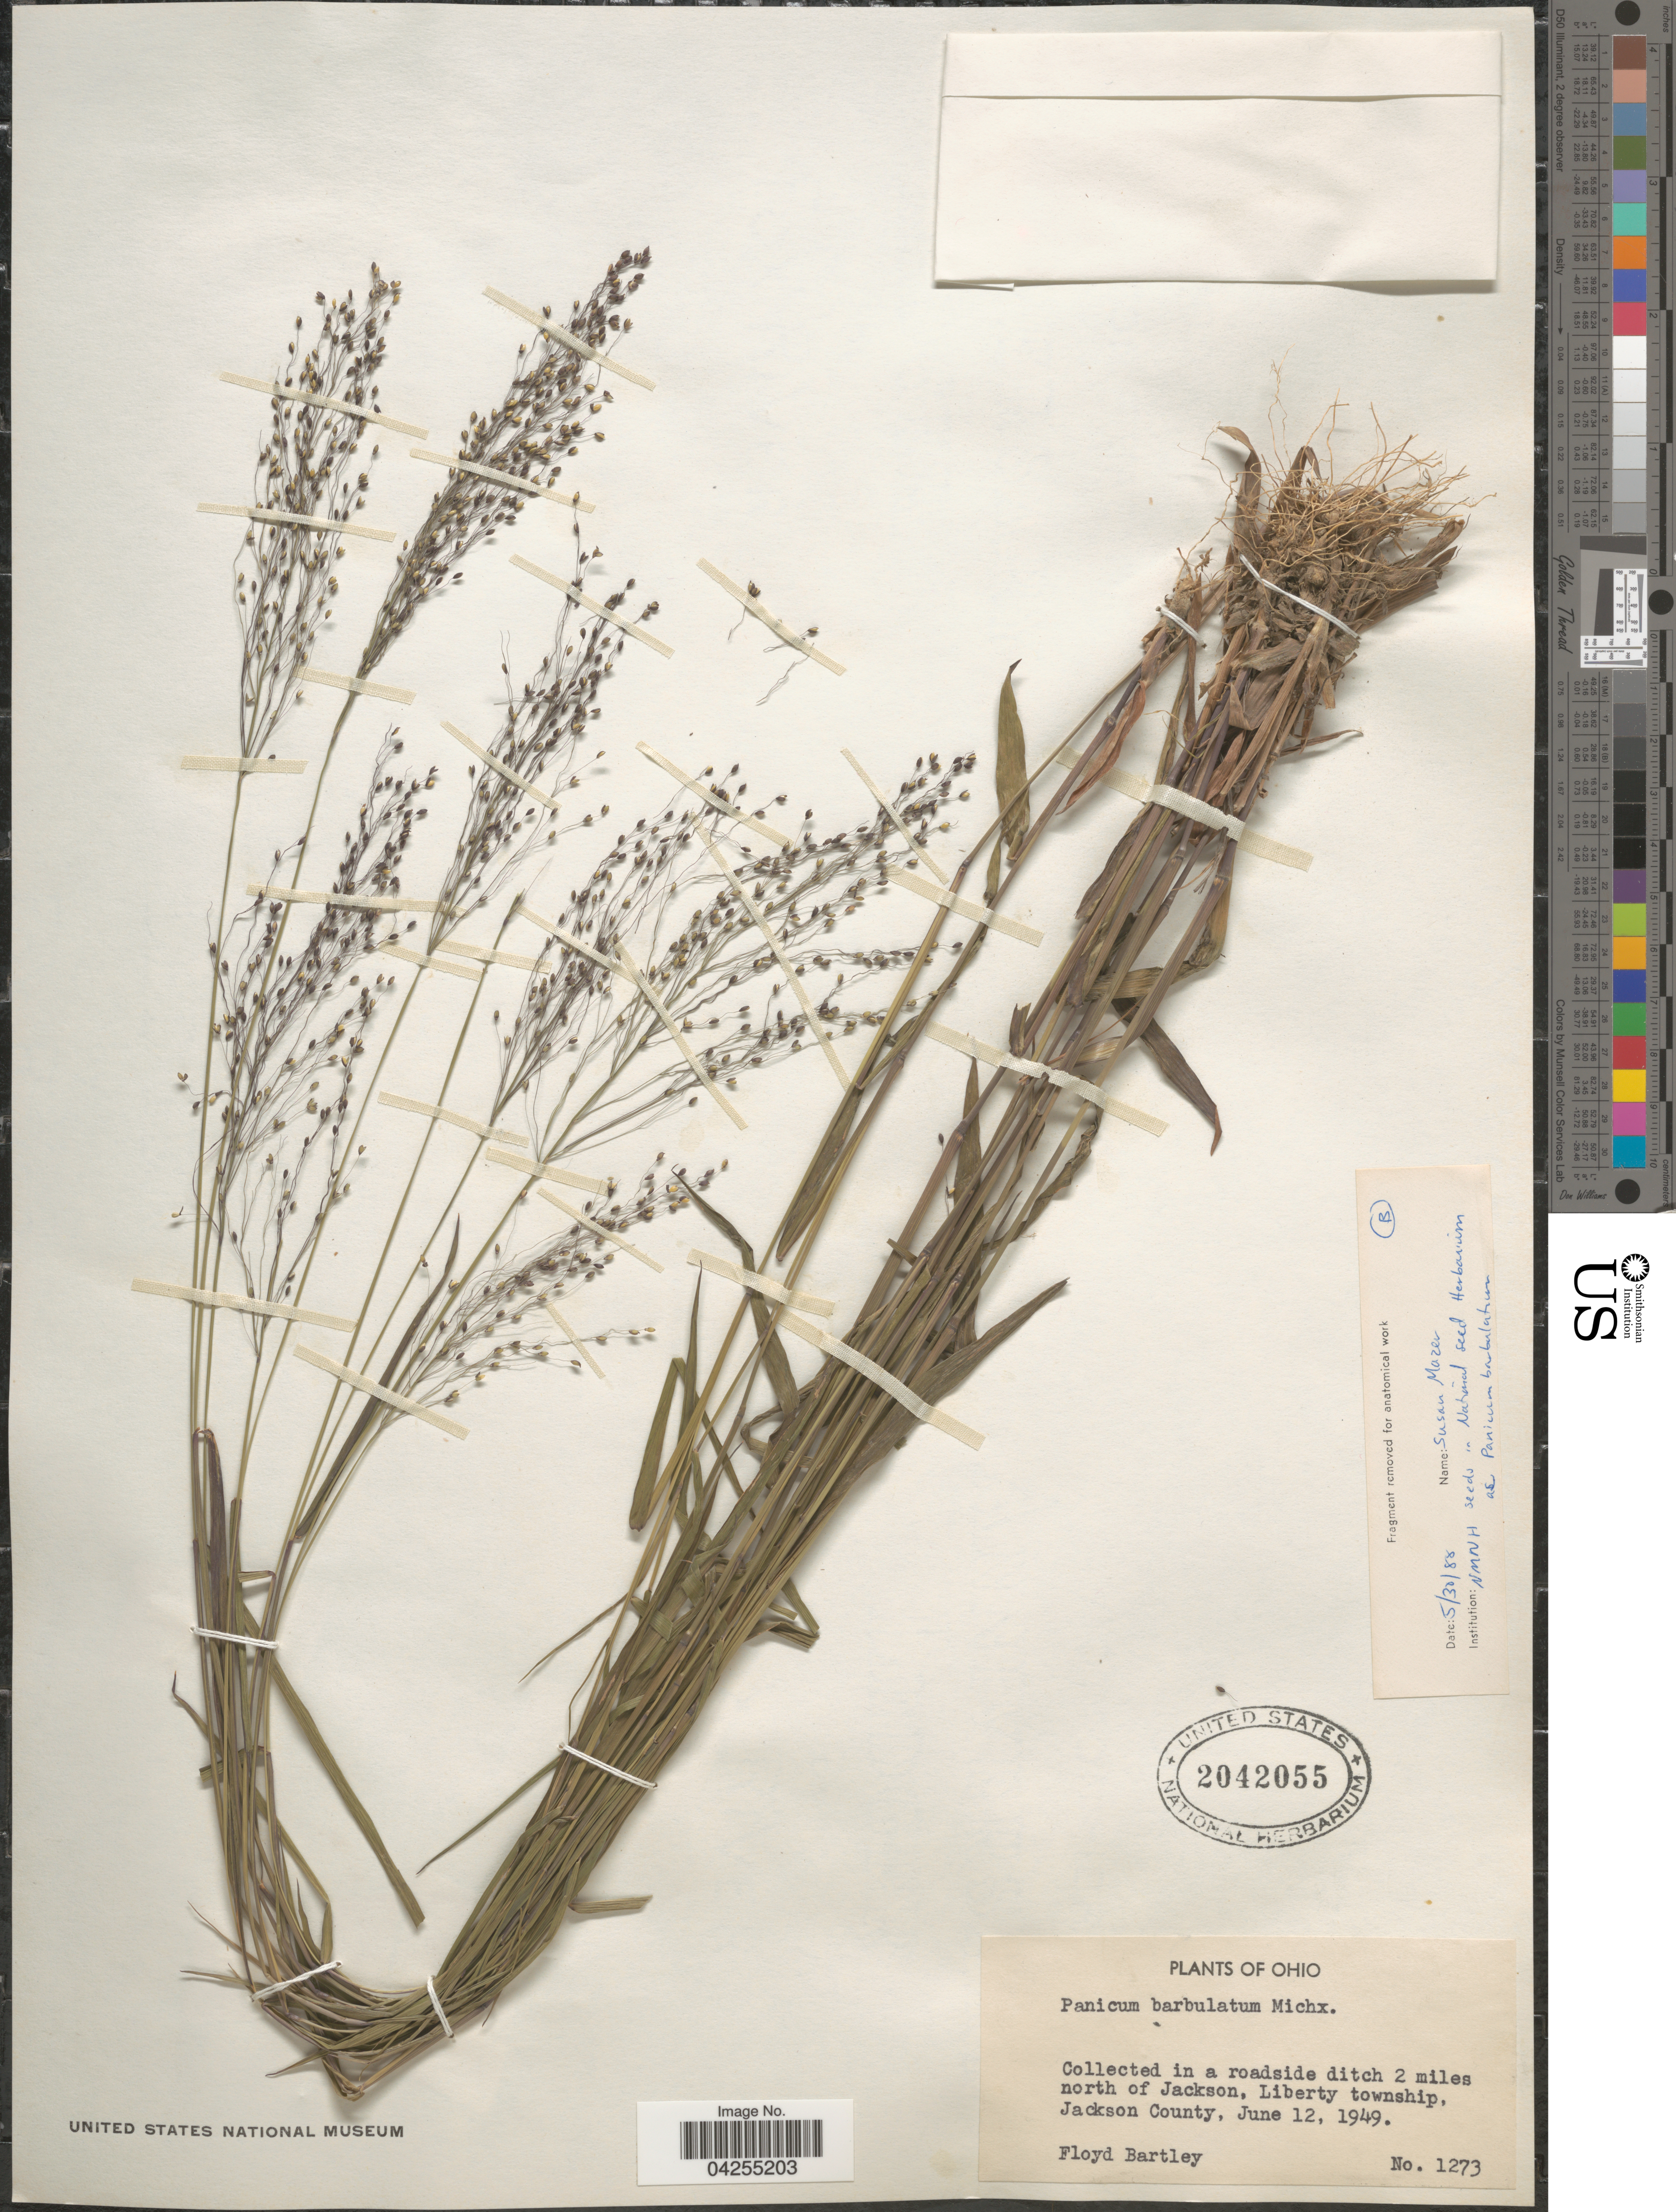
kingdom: Plantae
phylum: Tracheophyta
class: Liliopsida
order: Poales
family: Poaceae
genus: Dichanthelium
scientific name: Dichanthelium dichotomum var. dichotomum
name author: (L.) Gould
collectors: F. Bartley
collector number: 1273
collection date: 1949-06-12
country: United States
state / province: Ohio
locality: In a roadside ditch 2 miles north of Jackson, Liberty township, Jackson County.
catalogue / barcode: US 2042055